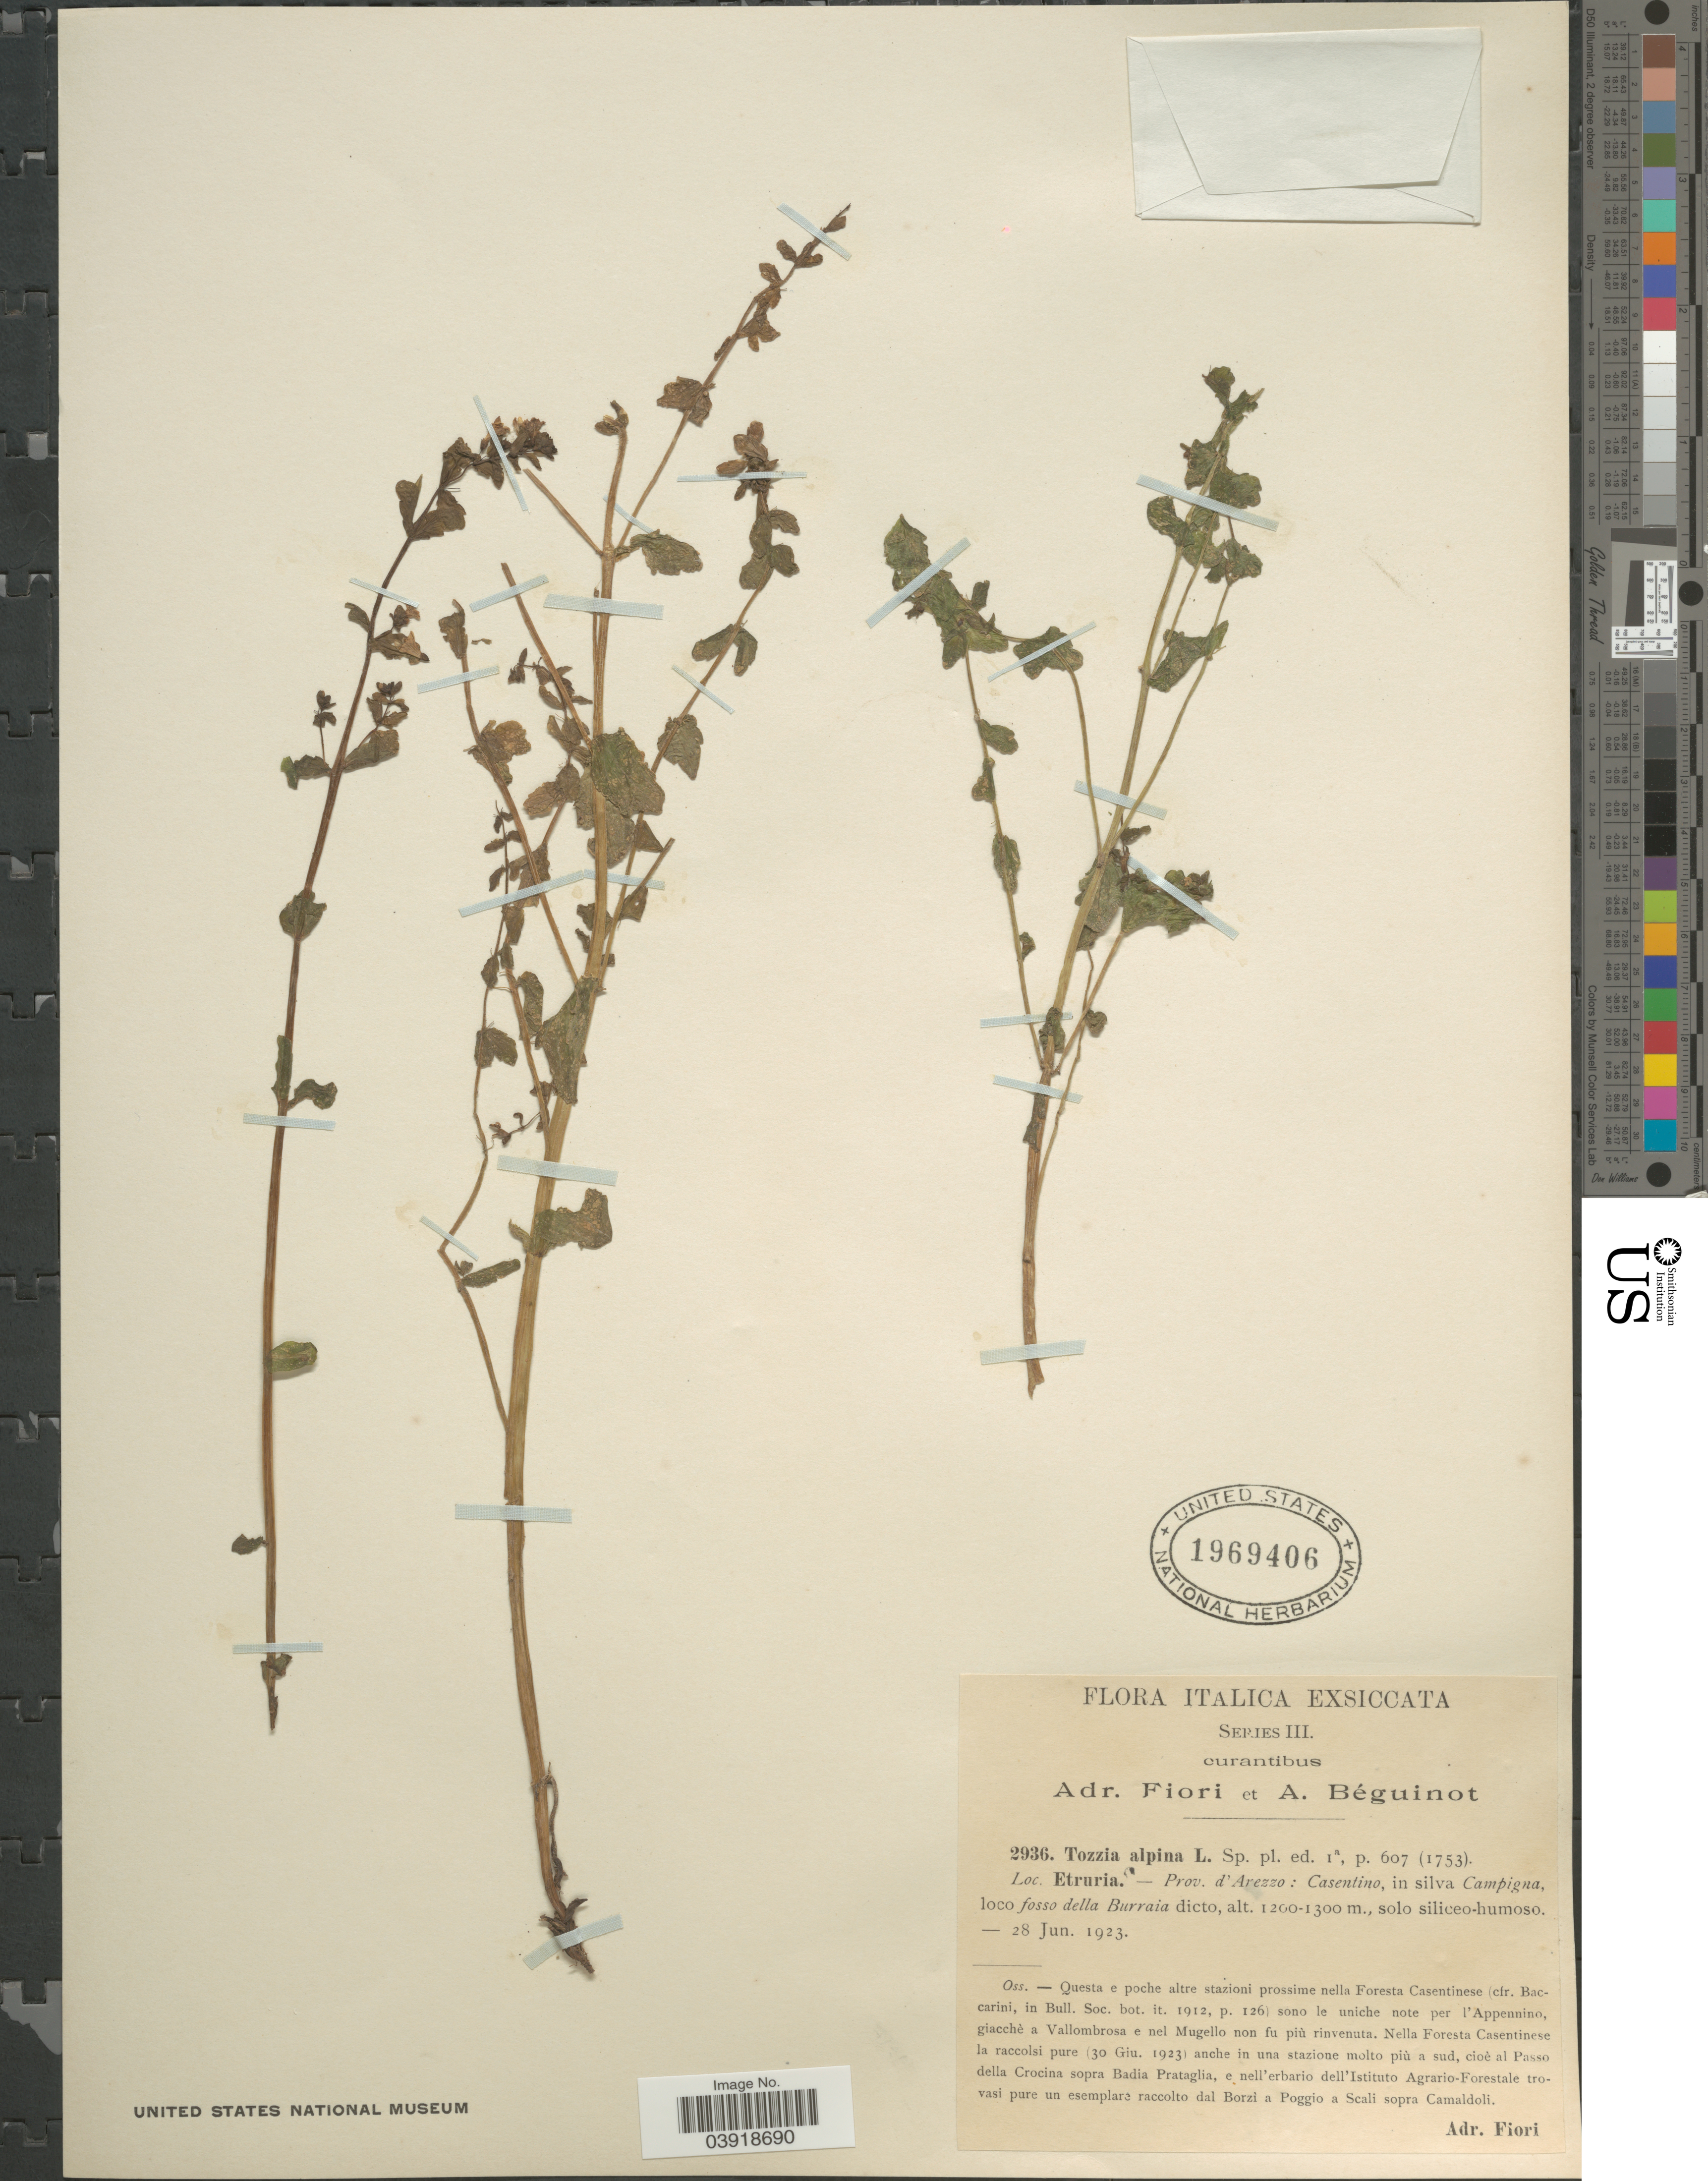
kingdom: Plantae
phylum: Tracheophyta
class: Magnoliopsida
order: Lamiales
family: Orobanchaceae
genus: Tozzia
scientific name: Tozzia alpina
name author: L.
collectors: A. Fiori & A. Béguinot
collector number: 2936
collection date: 1923-06-28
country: Italy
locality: Italica. Etruria. Prov. d' Arezzo: Casentino, in silva Campigna, loco fosso della Burraia dicto.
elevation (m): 1200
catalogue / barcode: US 1969406